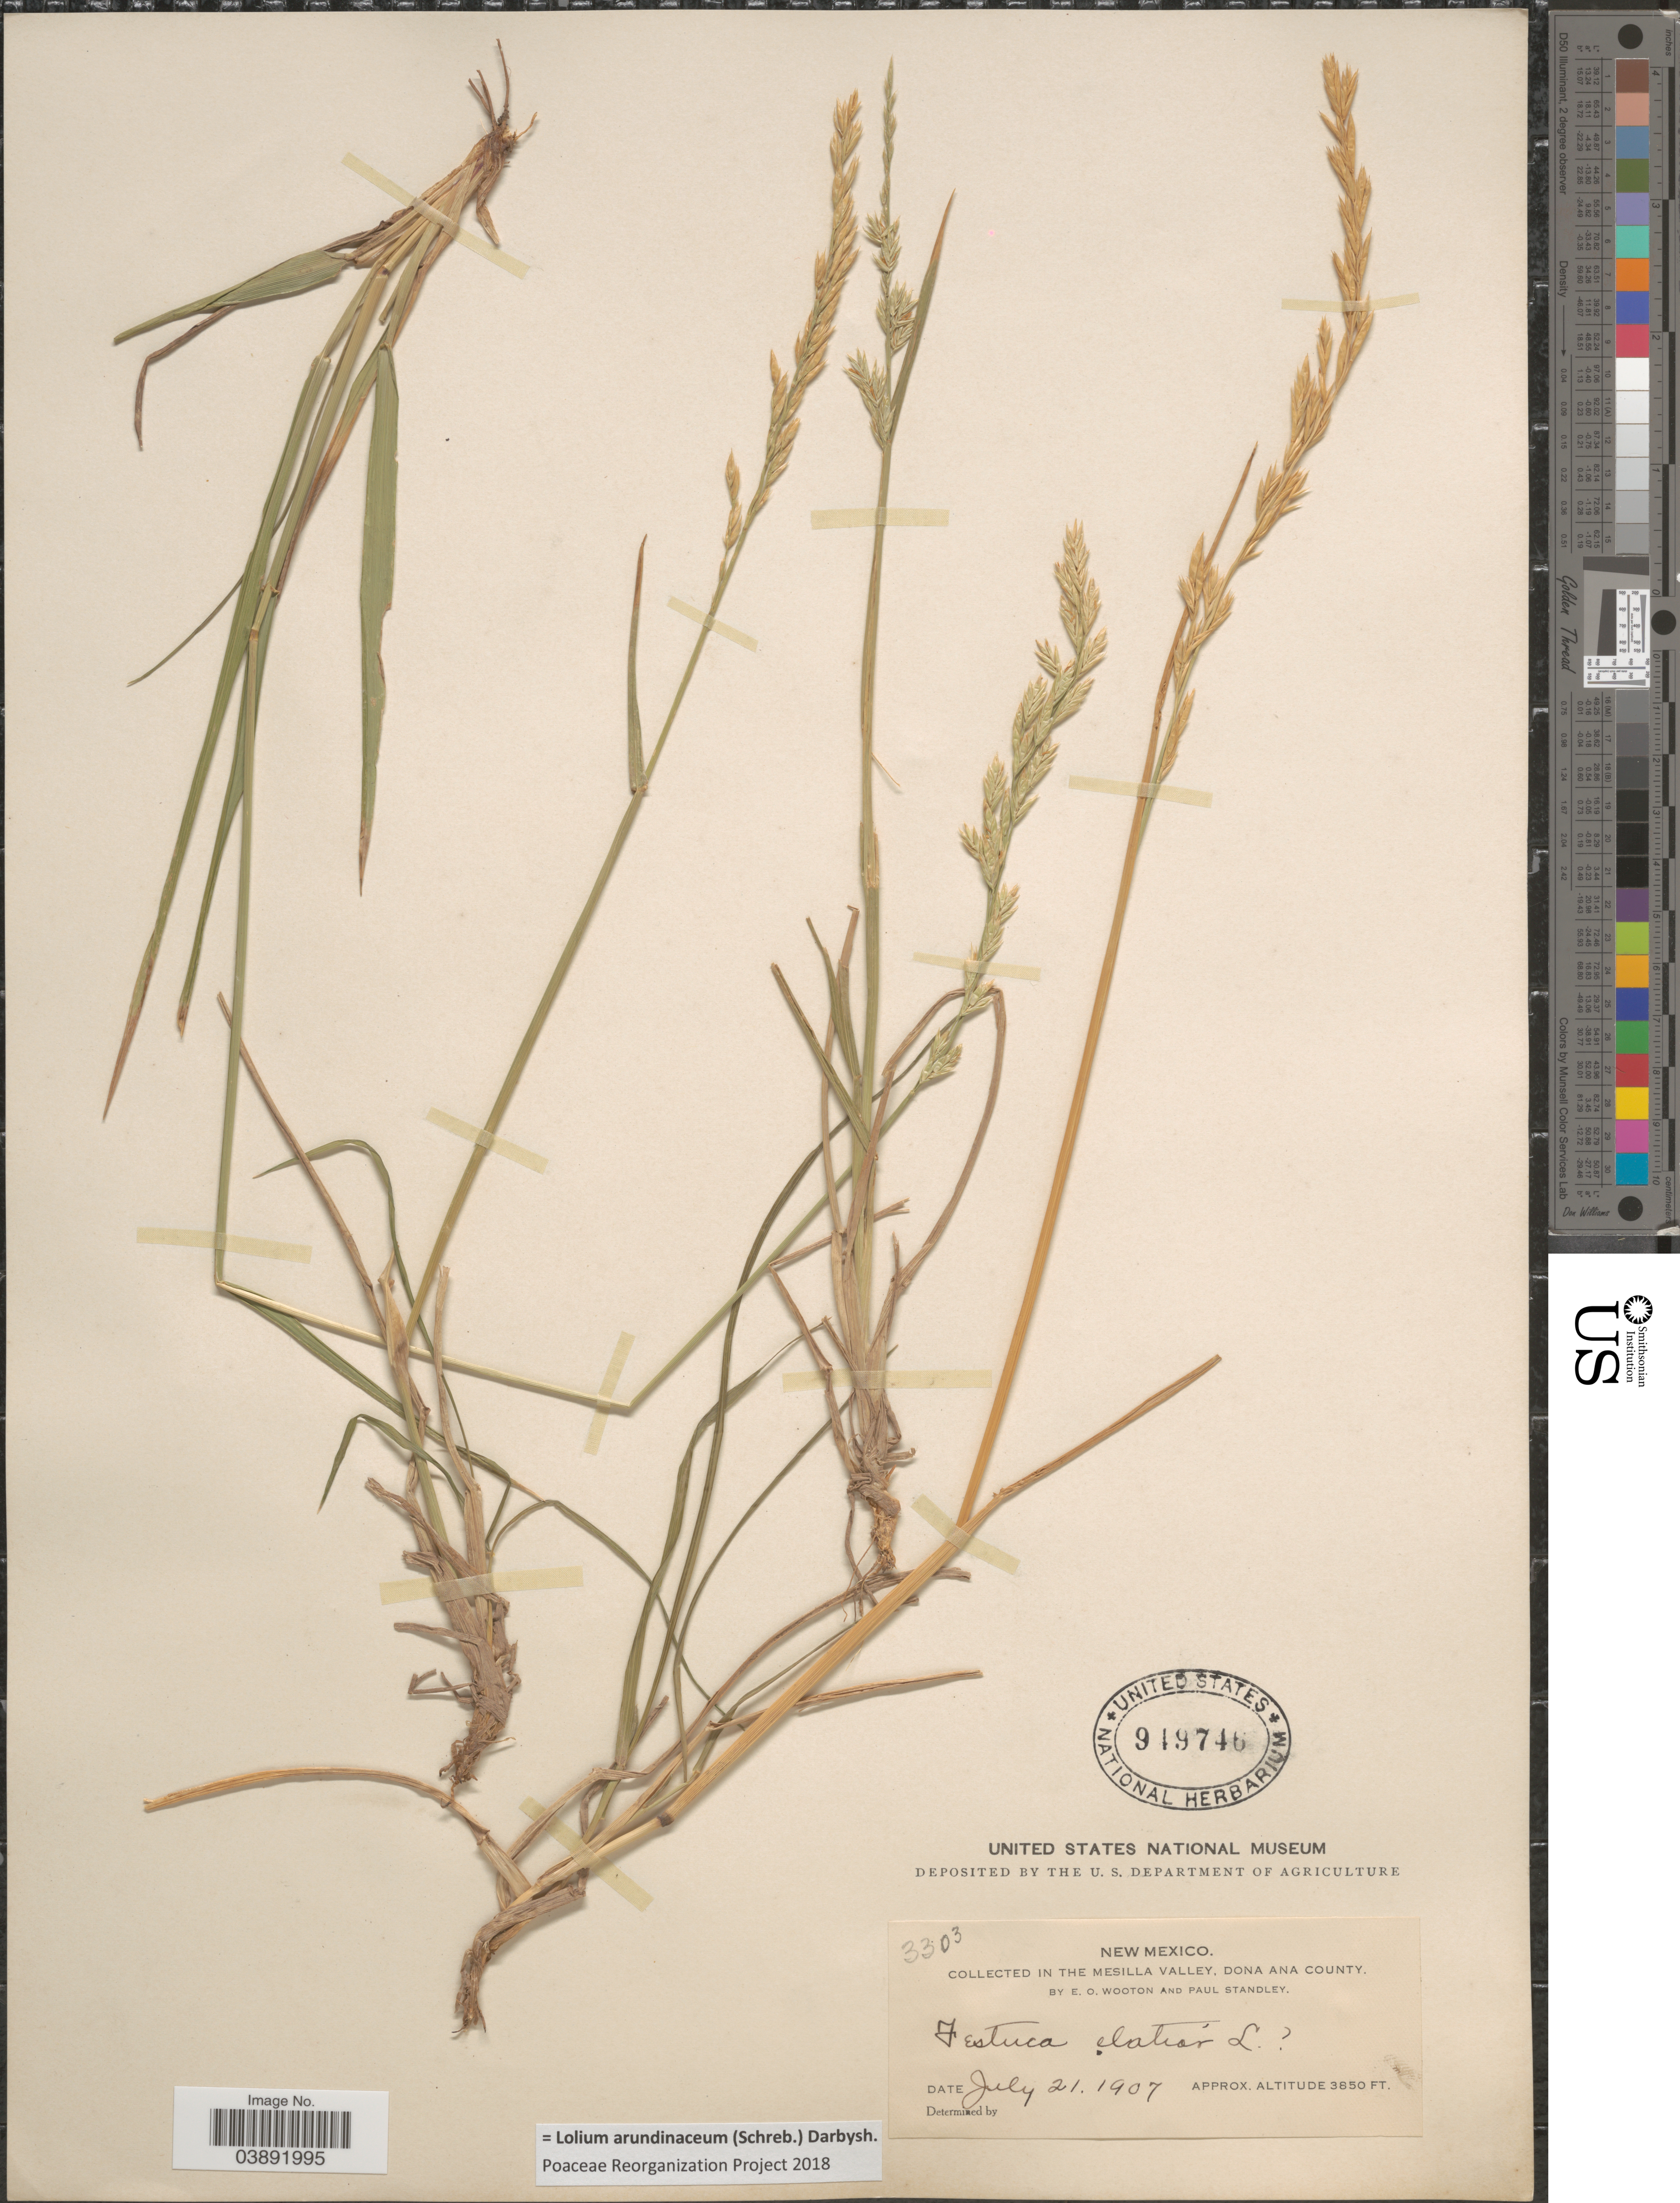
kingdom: Plantae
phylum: Tracheophyta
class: Liliopsida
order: Poales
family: Poaceae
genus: Lolium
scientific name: Lolium arundinaceum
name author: (Schreb.) Darbysh.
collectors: E. O. Wooton & P. C. Standley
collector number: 3303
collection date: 1907-07-21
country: United States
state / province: New Mexico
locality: In the Mesilla Valley, Dona Ana County.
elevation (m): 1173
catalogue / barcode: US 949746